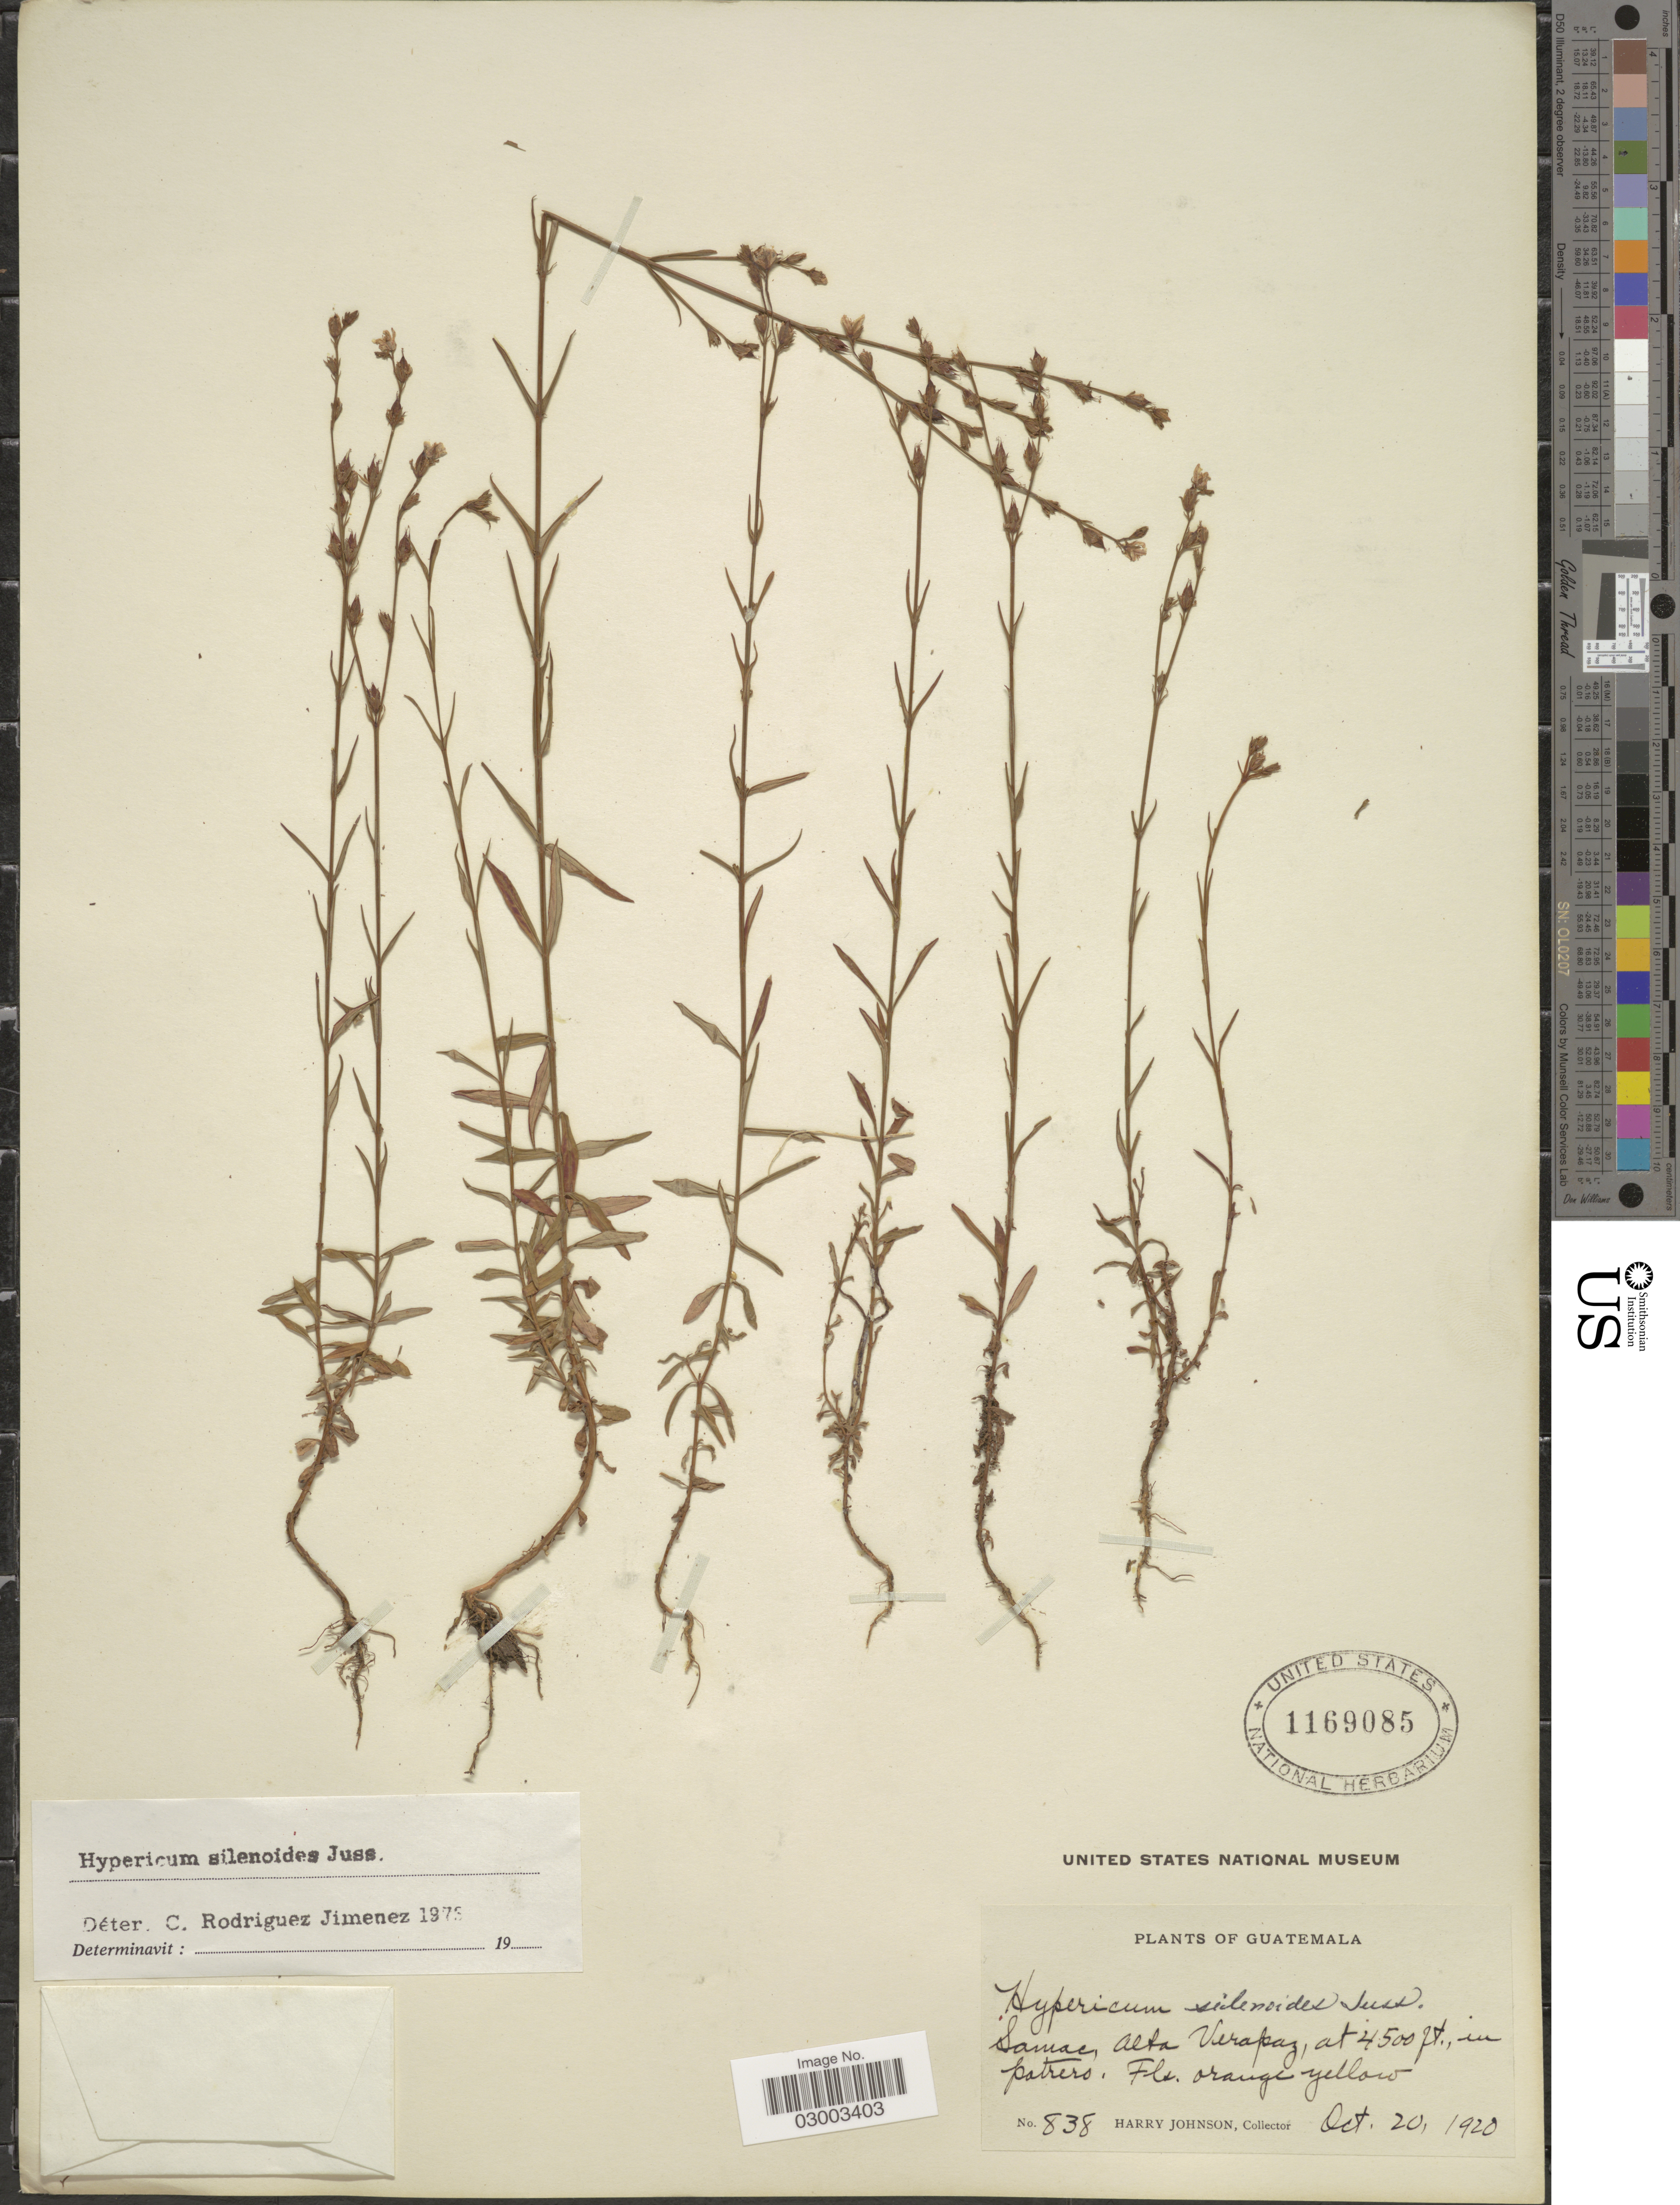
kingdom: Plantae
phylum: Tracheophyta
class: Magnoliopsida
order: Malpighiales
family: Hypericaceae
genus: Hypericum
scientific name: Hypericum silenoides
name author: Juss.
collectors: H. Johnson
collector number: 838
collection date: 1920-10-20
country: Guatemala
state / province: Alta Verapaz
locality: Samac, Alta Verapaz.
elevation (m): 1372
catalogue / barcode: US 1169085